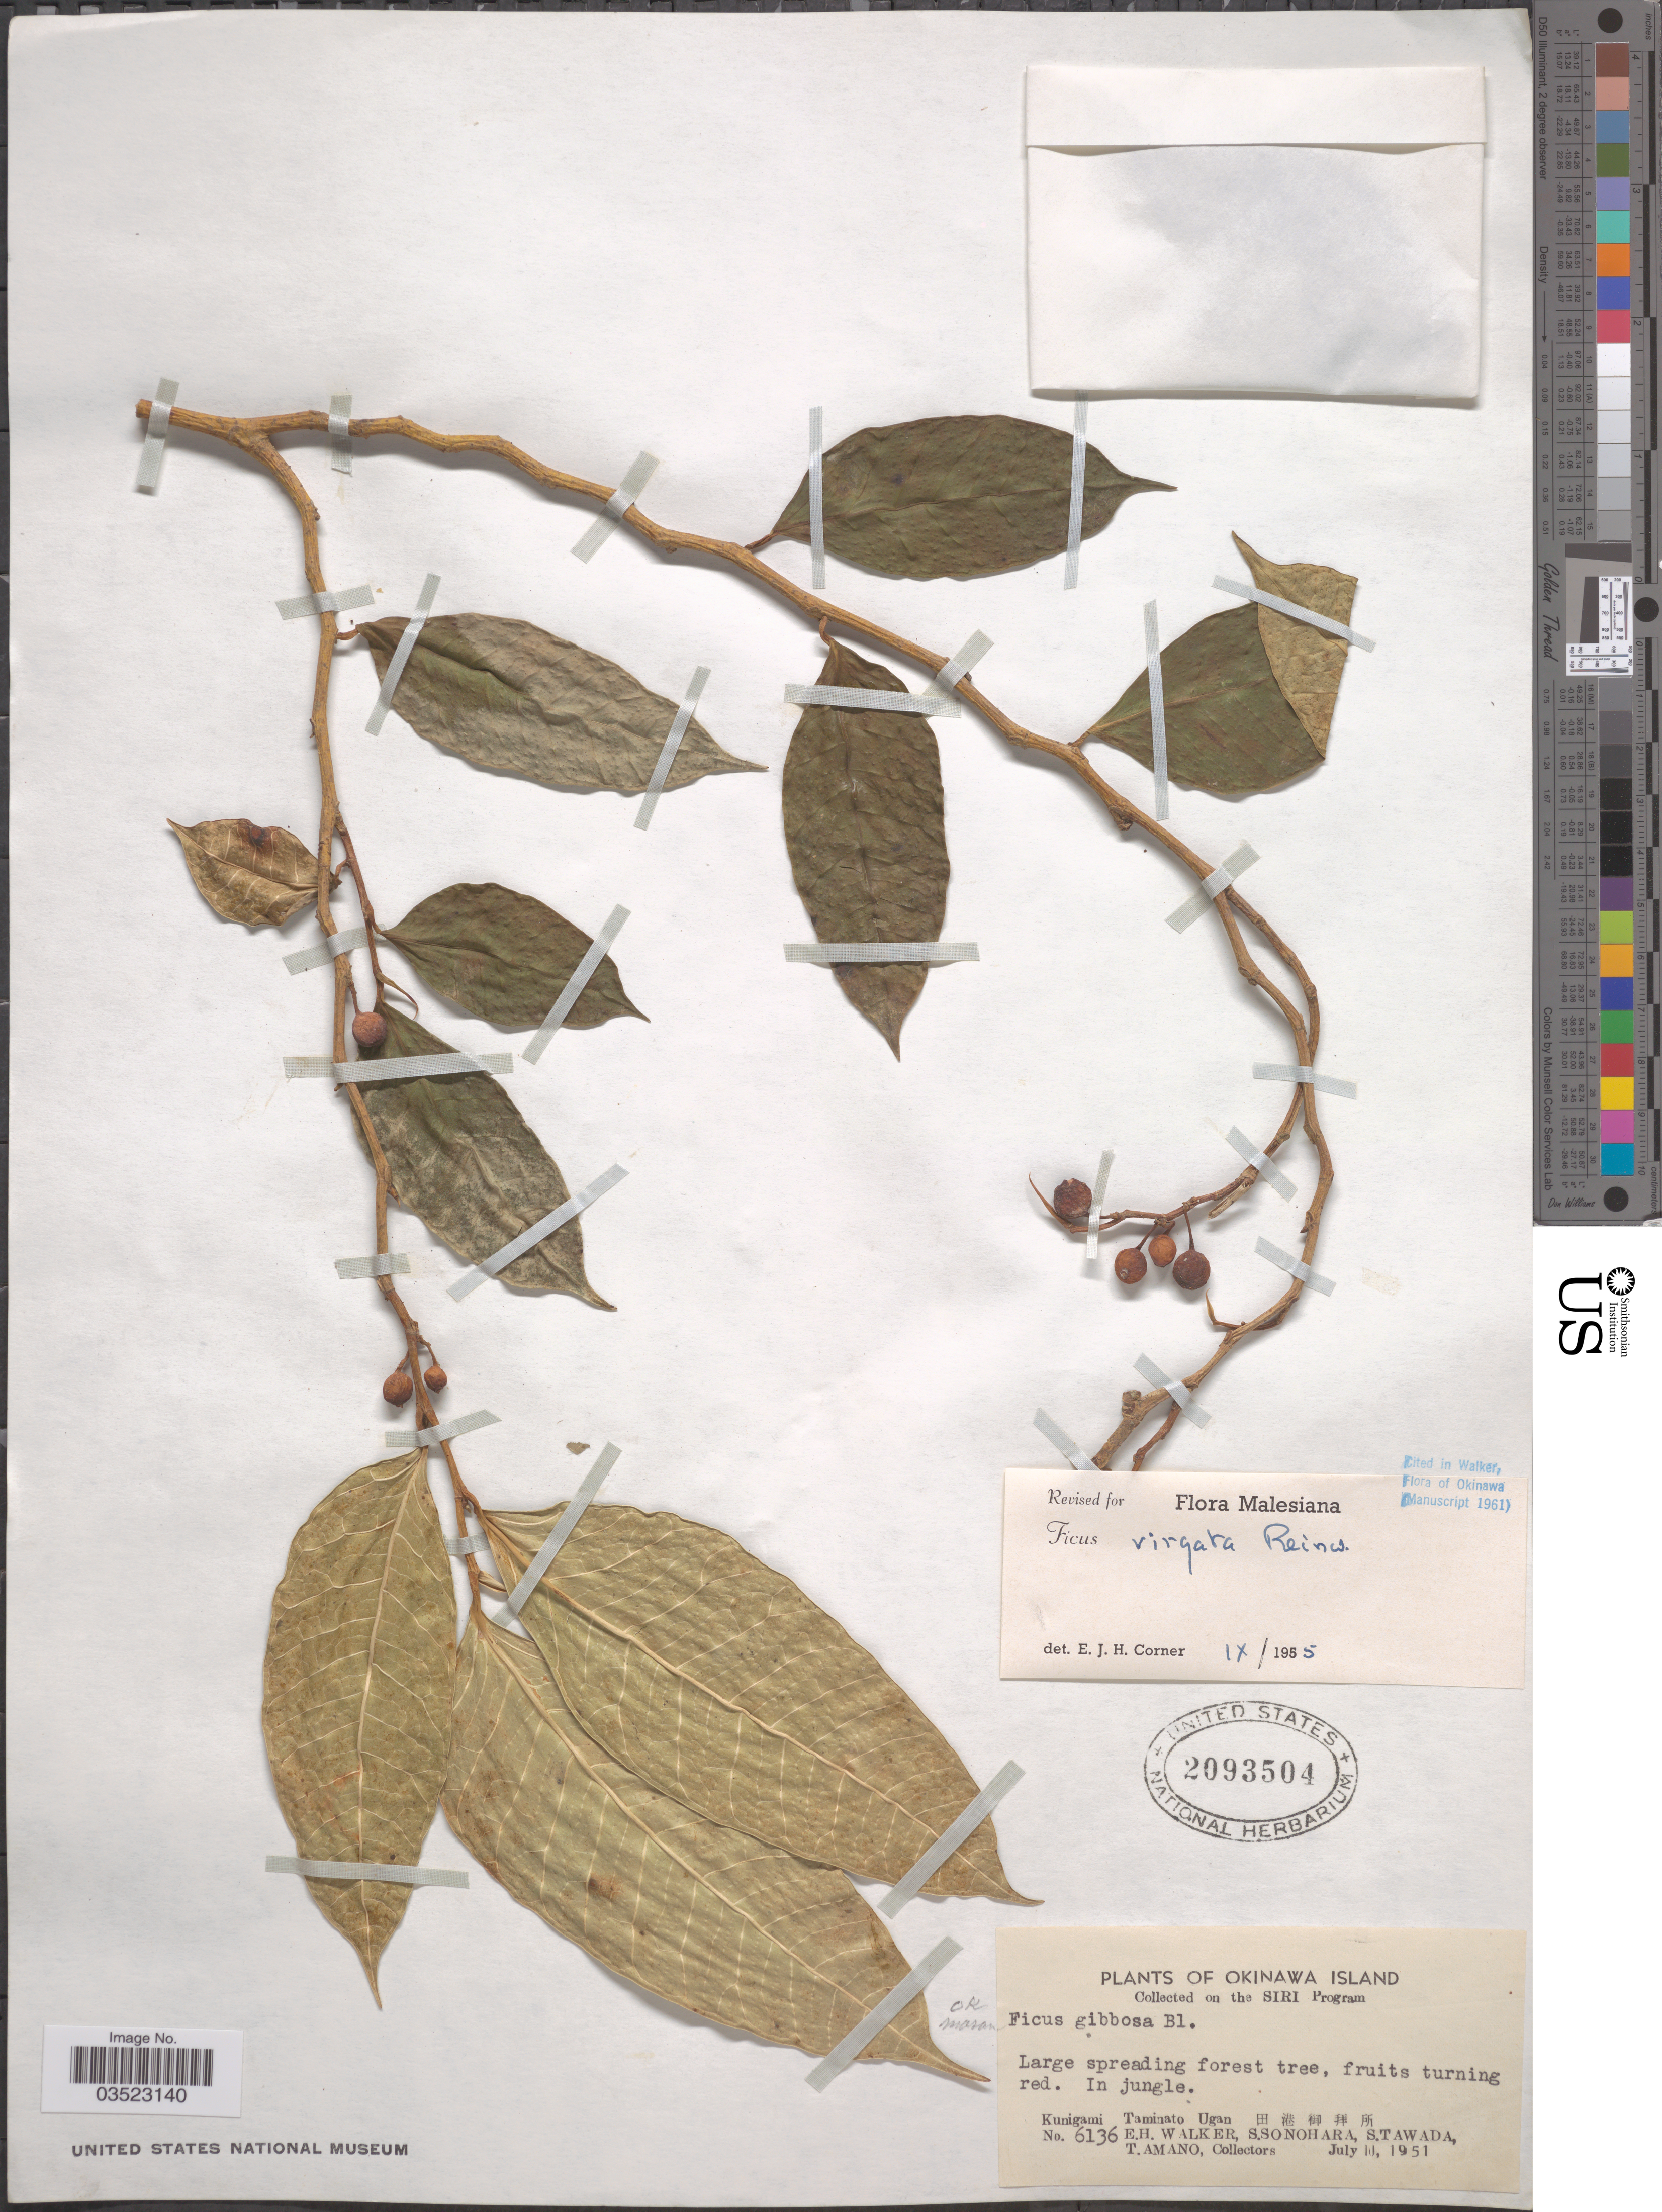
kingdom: Plantae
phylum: Tracheophyta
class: Magnoliopsida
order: Rosales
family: Moraceae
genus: Ficus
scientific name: Ficus virgata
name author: Reinw.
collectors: E. H. Walker, S. Sonohara, S. Tawada & T. Amano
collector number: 6136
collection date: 1951-07-10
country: Japan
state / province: Okinawa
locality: Okinawa Island. Kunigami Taminato Ugan.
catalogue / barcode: US 2093504